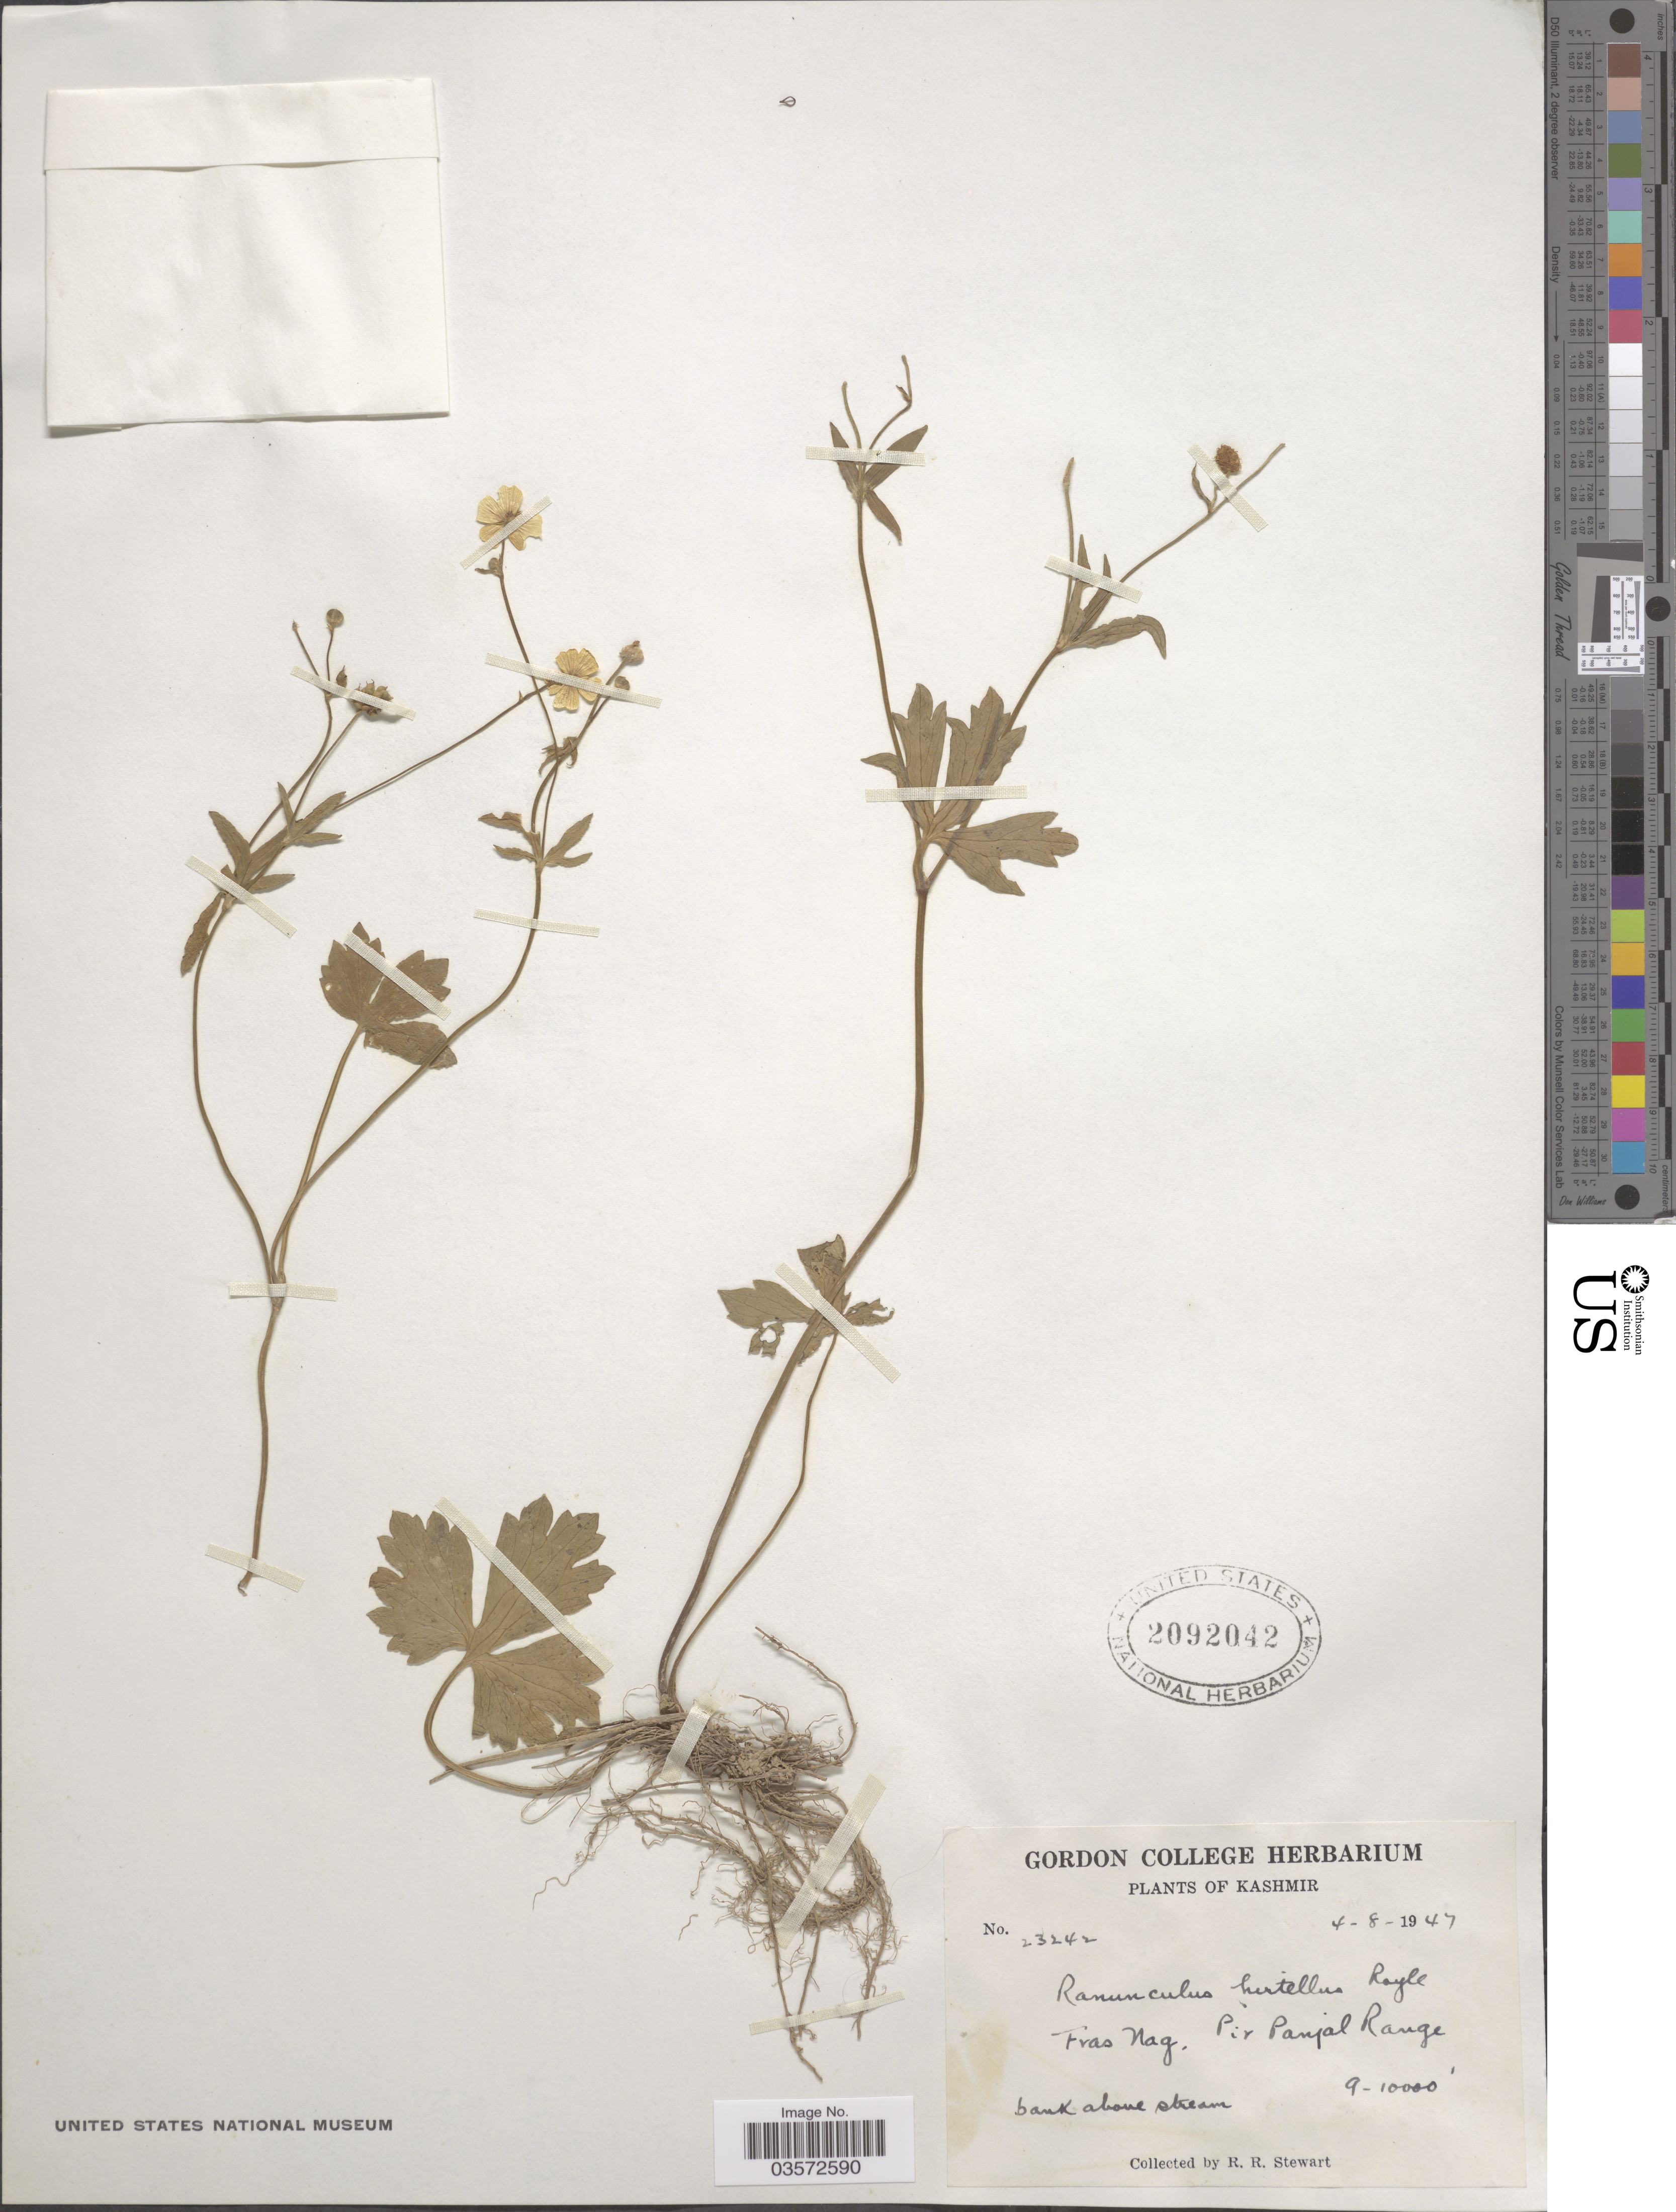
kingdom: Plantae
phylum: Tracheophyta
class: Magnoliopsida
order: Ranunculales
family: Ranunculaceae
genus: Ranunculus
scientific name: Ranunculus hirtellus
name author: Royle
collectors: R. Stewart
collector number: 23242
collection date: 1947-08-04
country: India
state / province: Jammu and Kashmir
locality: Kashmir. Fras Nag. Pir Panjal Range. Bank above stream.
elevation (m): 2743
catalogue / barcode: US 2092042